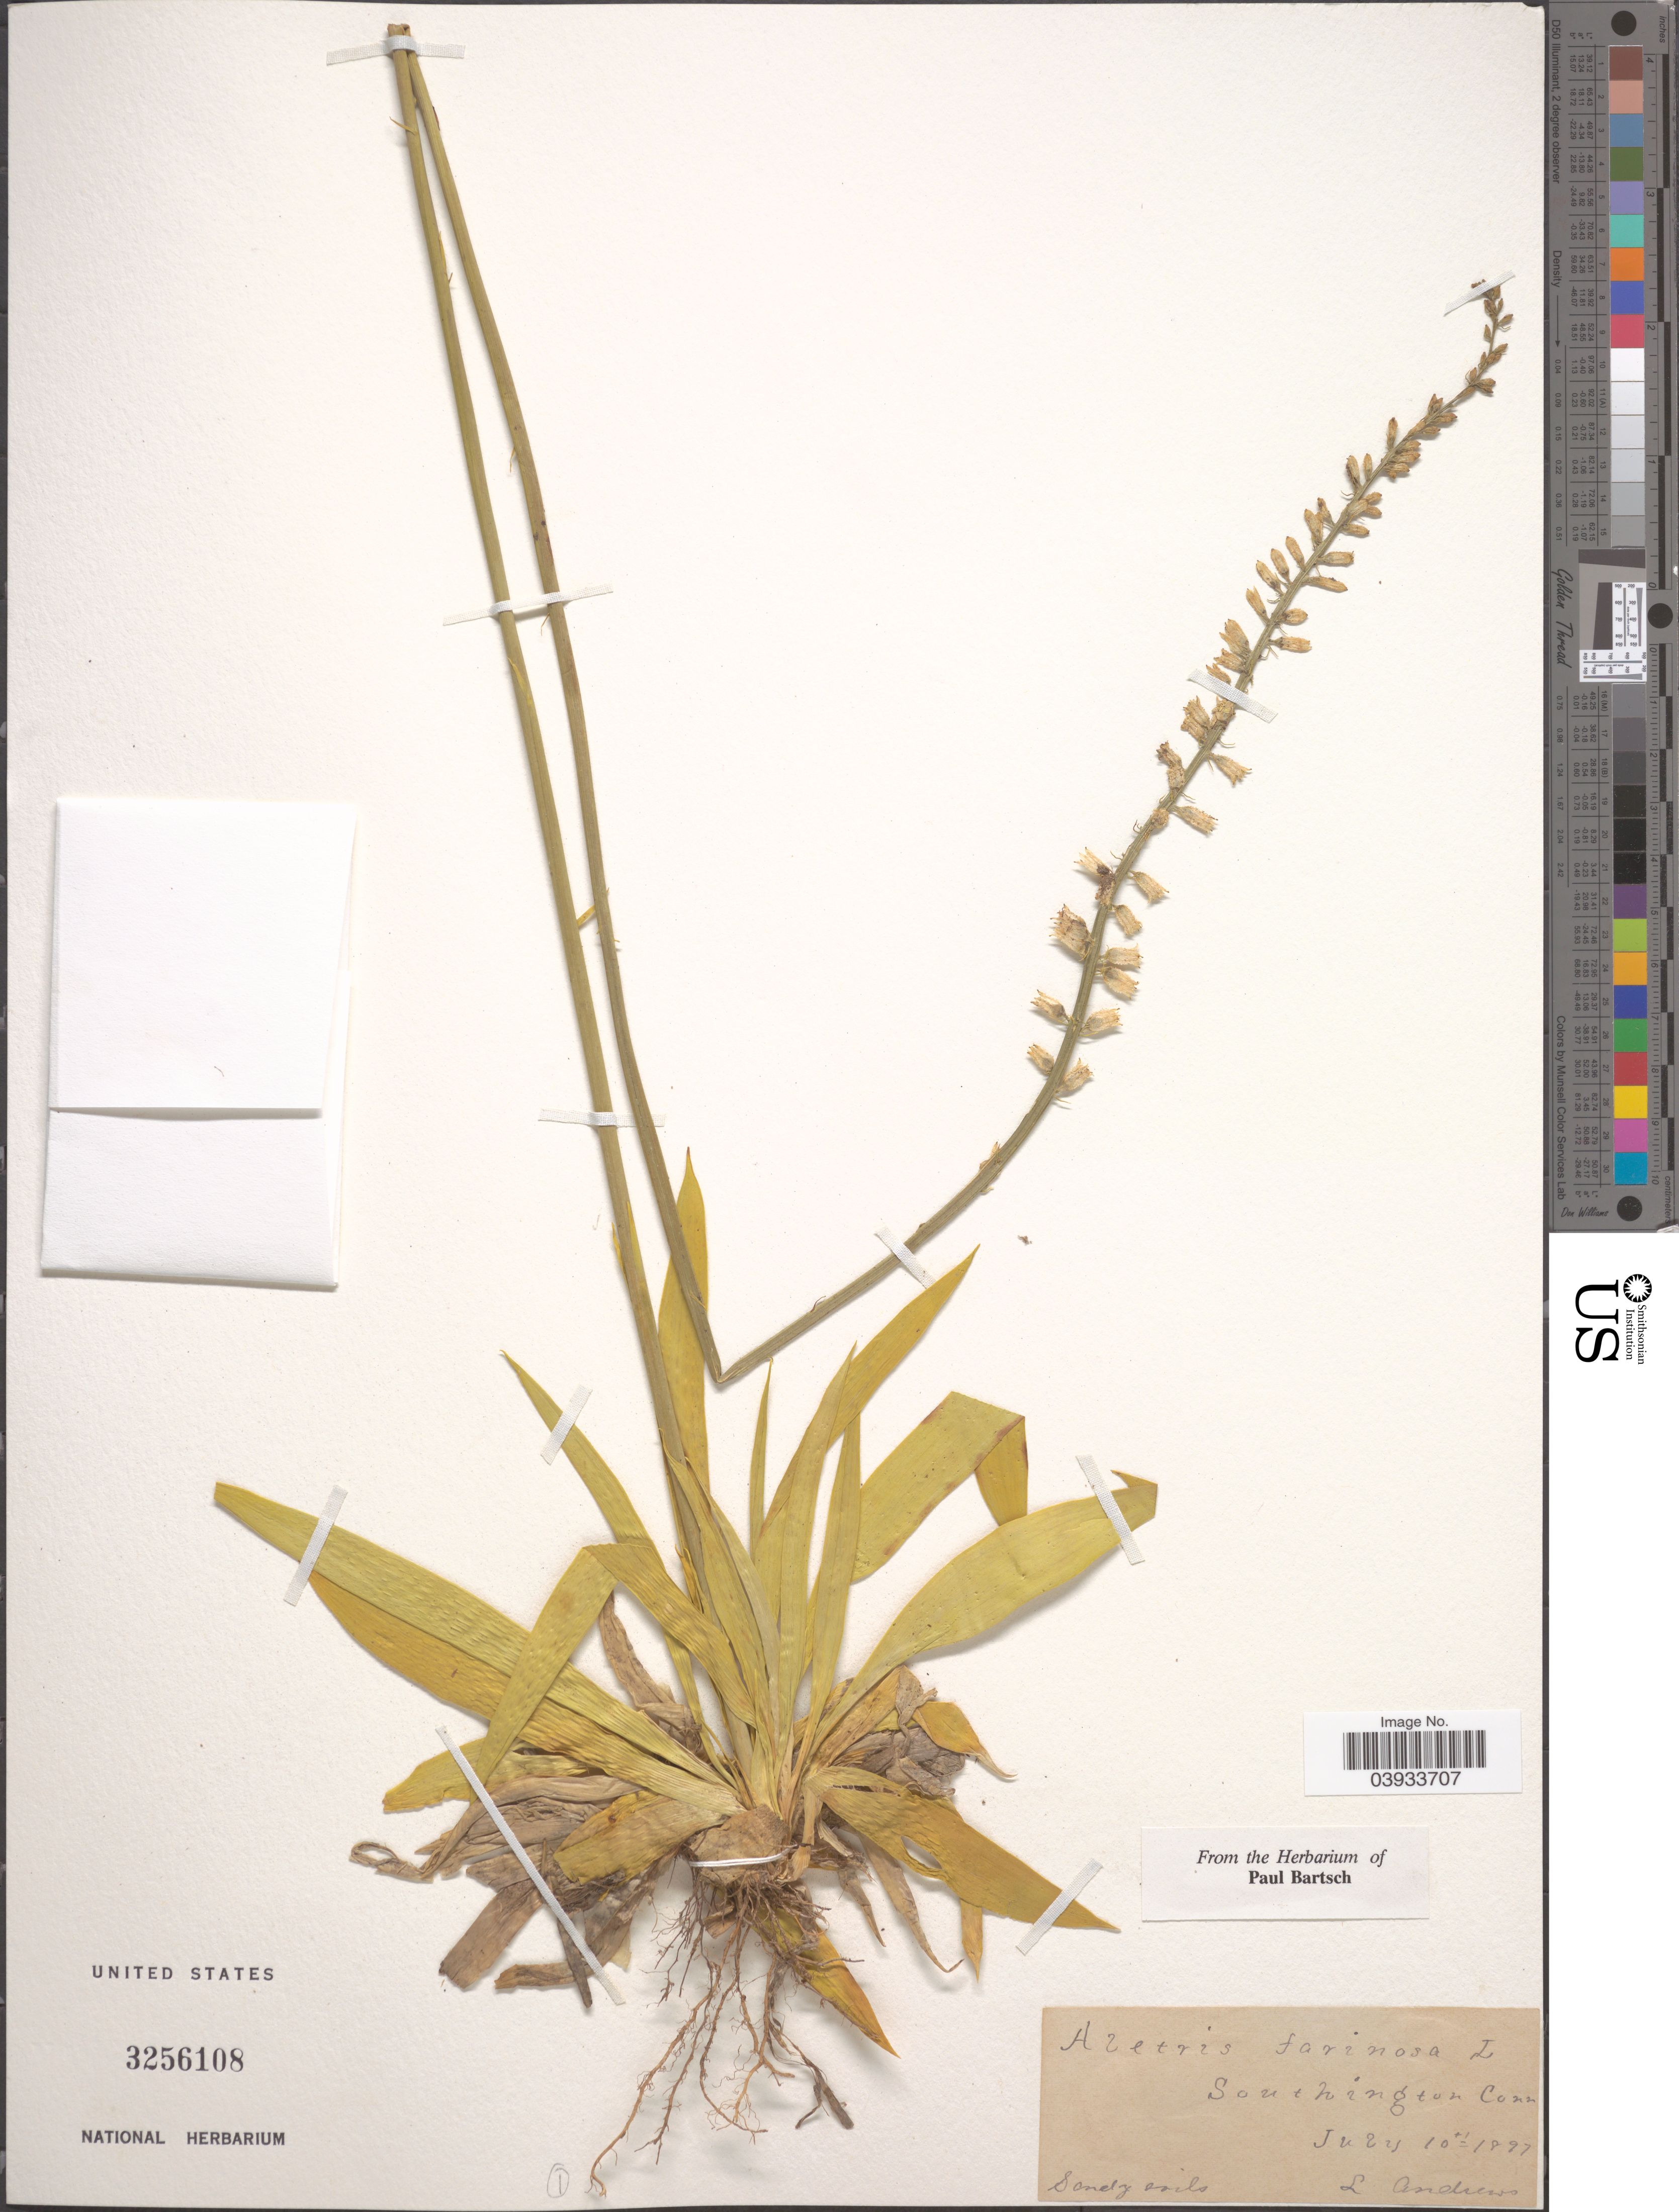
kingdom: Plantae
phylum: Tracheophyta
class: Liliopsida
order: Dioscoreales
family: Nartheciaceae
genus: Aletris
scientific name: Aletris aurea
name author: Walter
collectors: L. Andrews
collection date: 1897-07-10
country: United States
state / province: Connecticut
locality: Southington.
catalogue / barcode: US 3256108